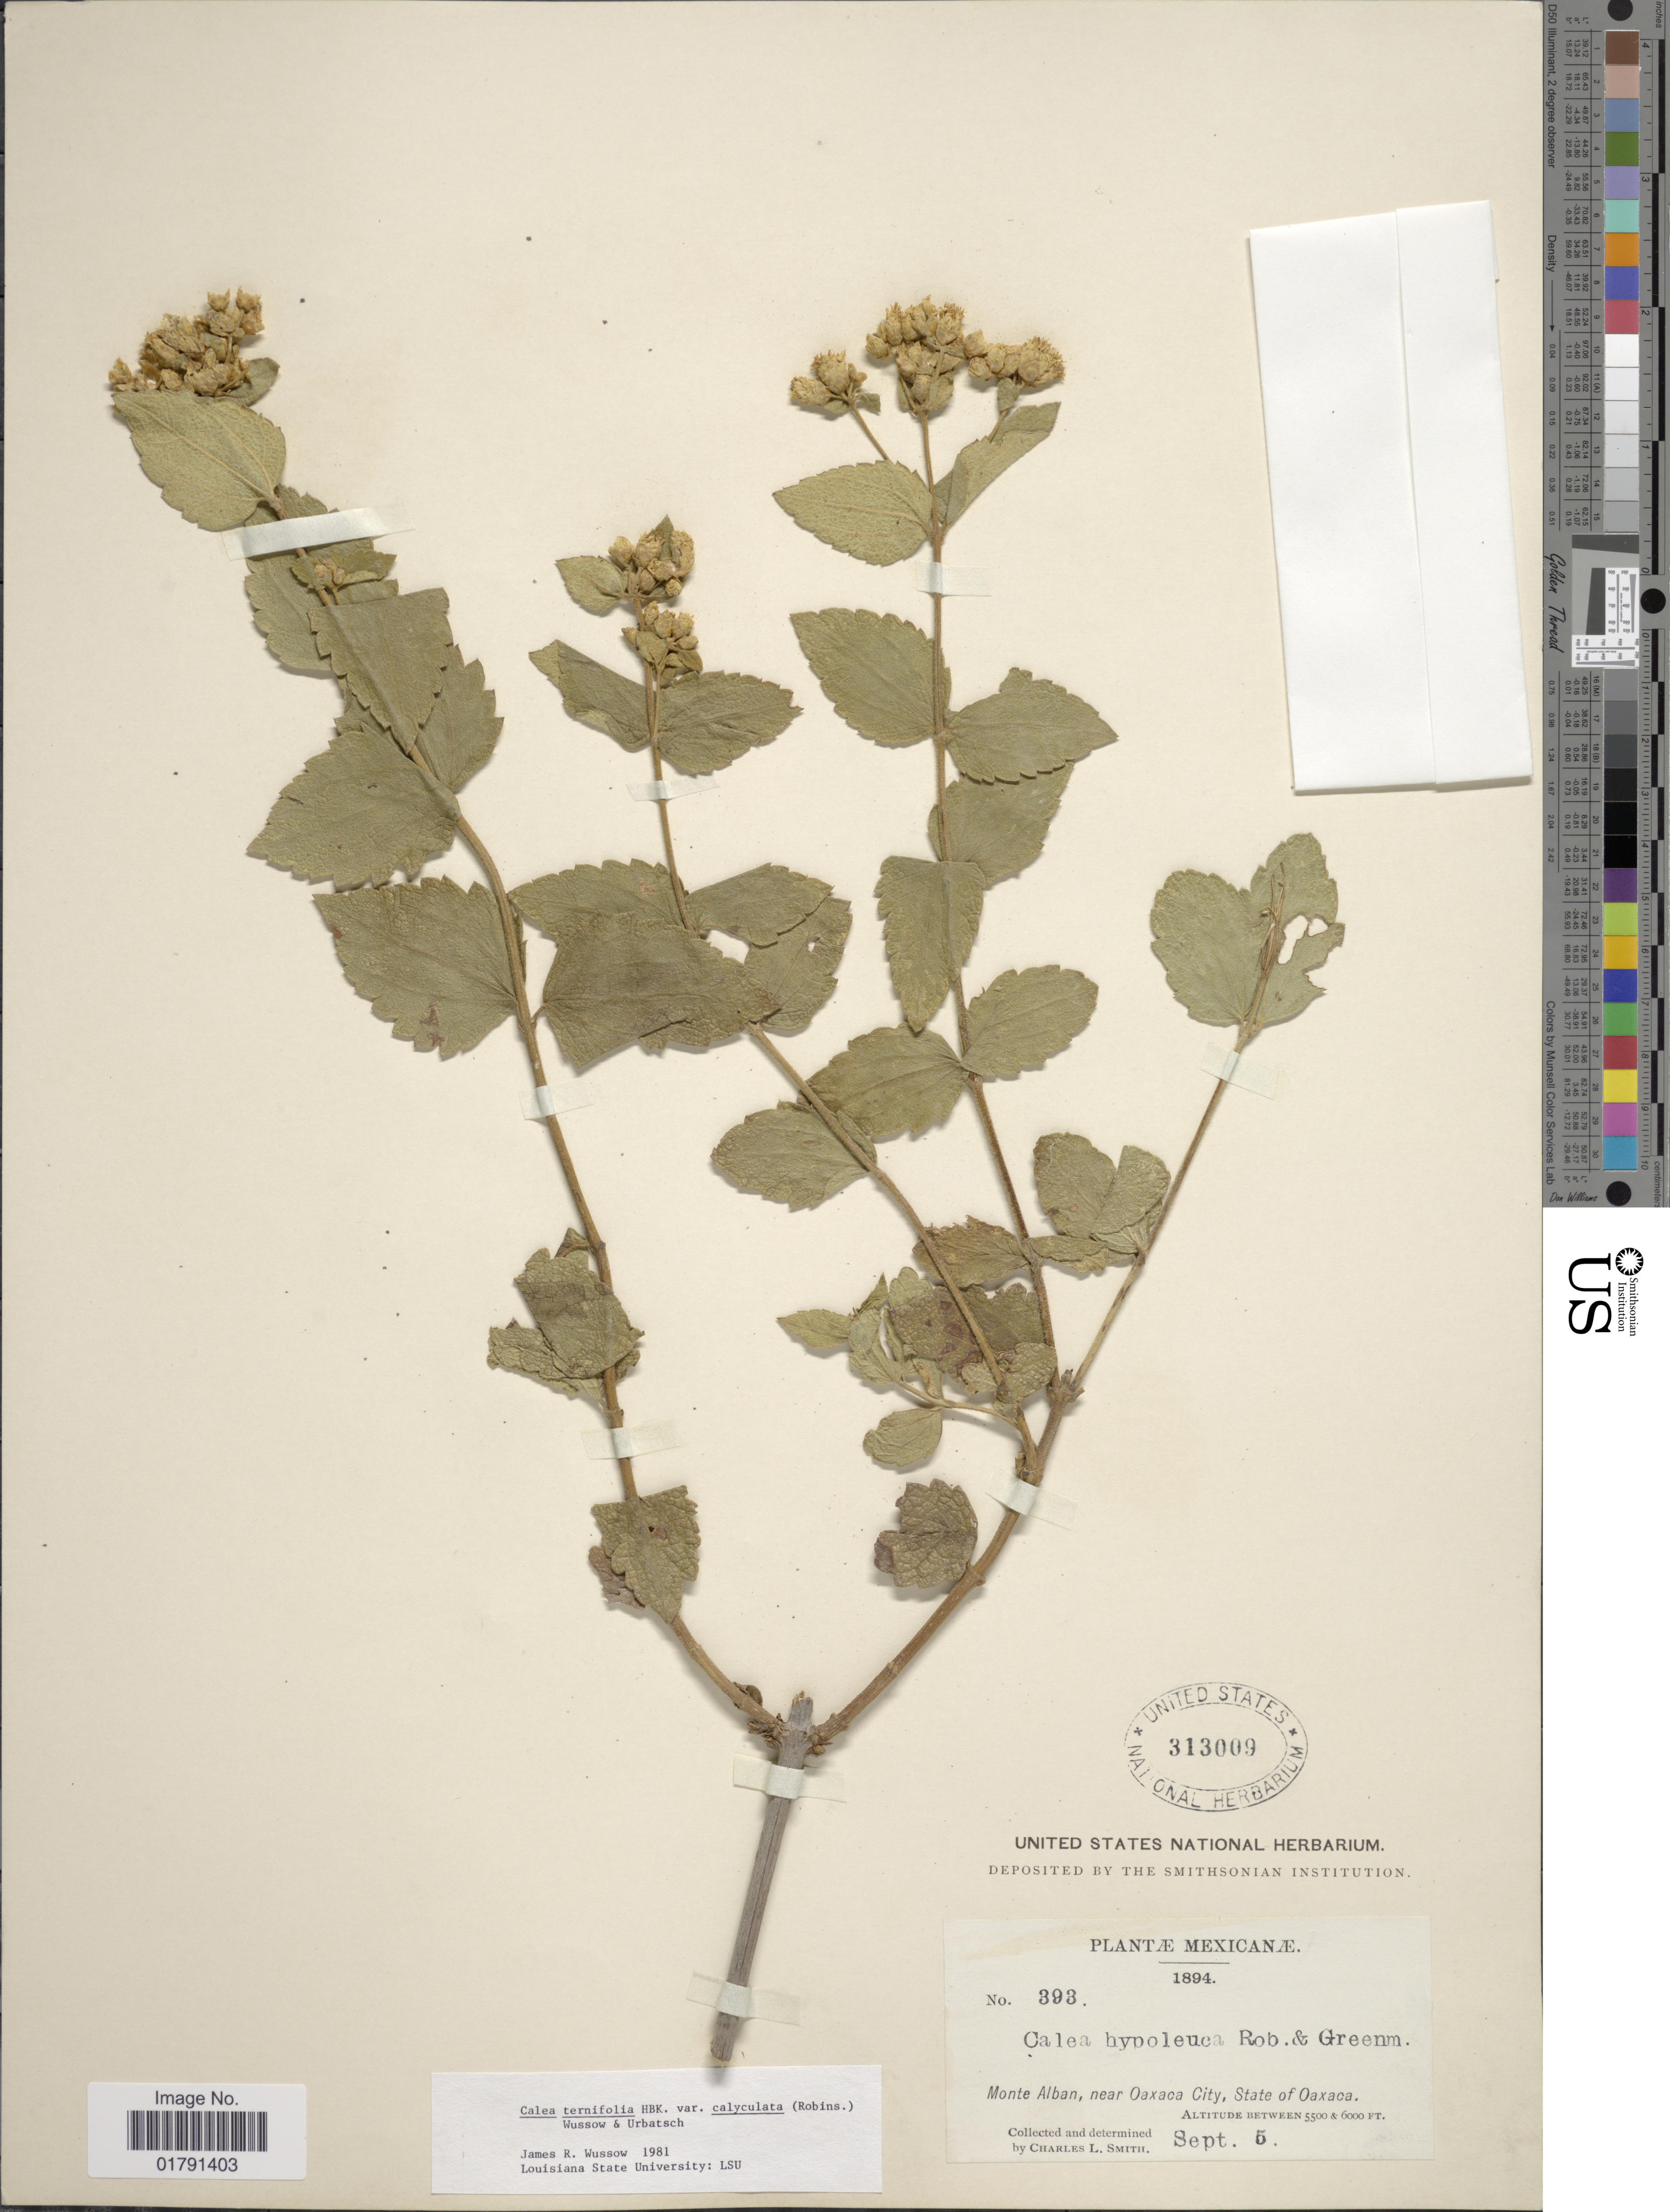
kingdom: Plantae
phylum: Tracheophyta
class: Magnoliopsida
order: Asterales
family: Asteraceae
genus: Calea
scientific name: Calea trichotoma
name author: Donn. Sm.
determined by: Bueno, Vinicius Resende, (ICN), Universidade Federal do Rio Grande do Sul (BRAZIL)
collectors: C. L. Smith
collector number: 393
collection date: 1894-09-05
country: Mexico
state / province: Oaxaca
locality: Monte Alban, near Oaxaca City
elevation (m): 1676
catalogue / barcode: US 313009